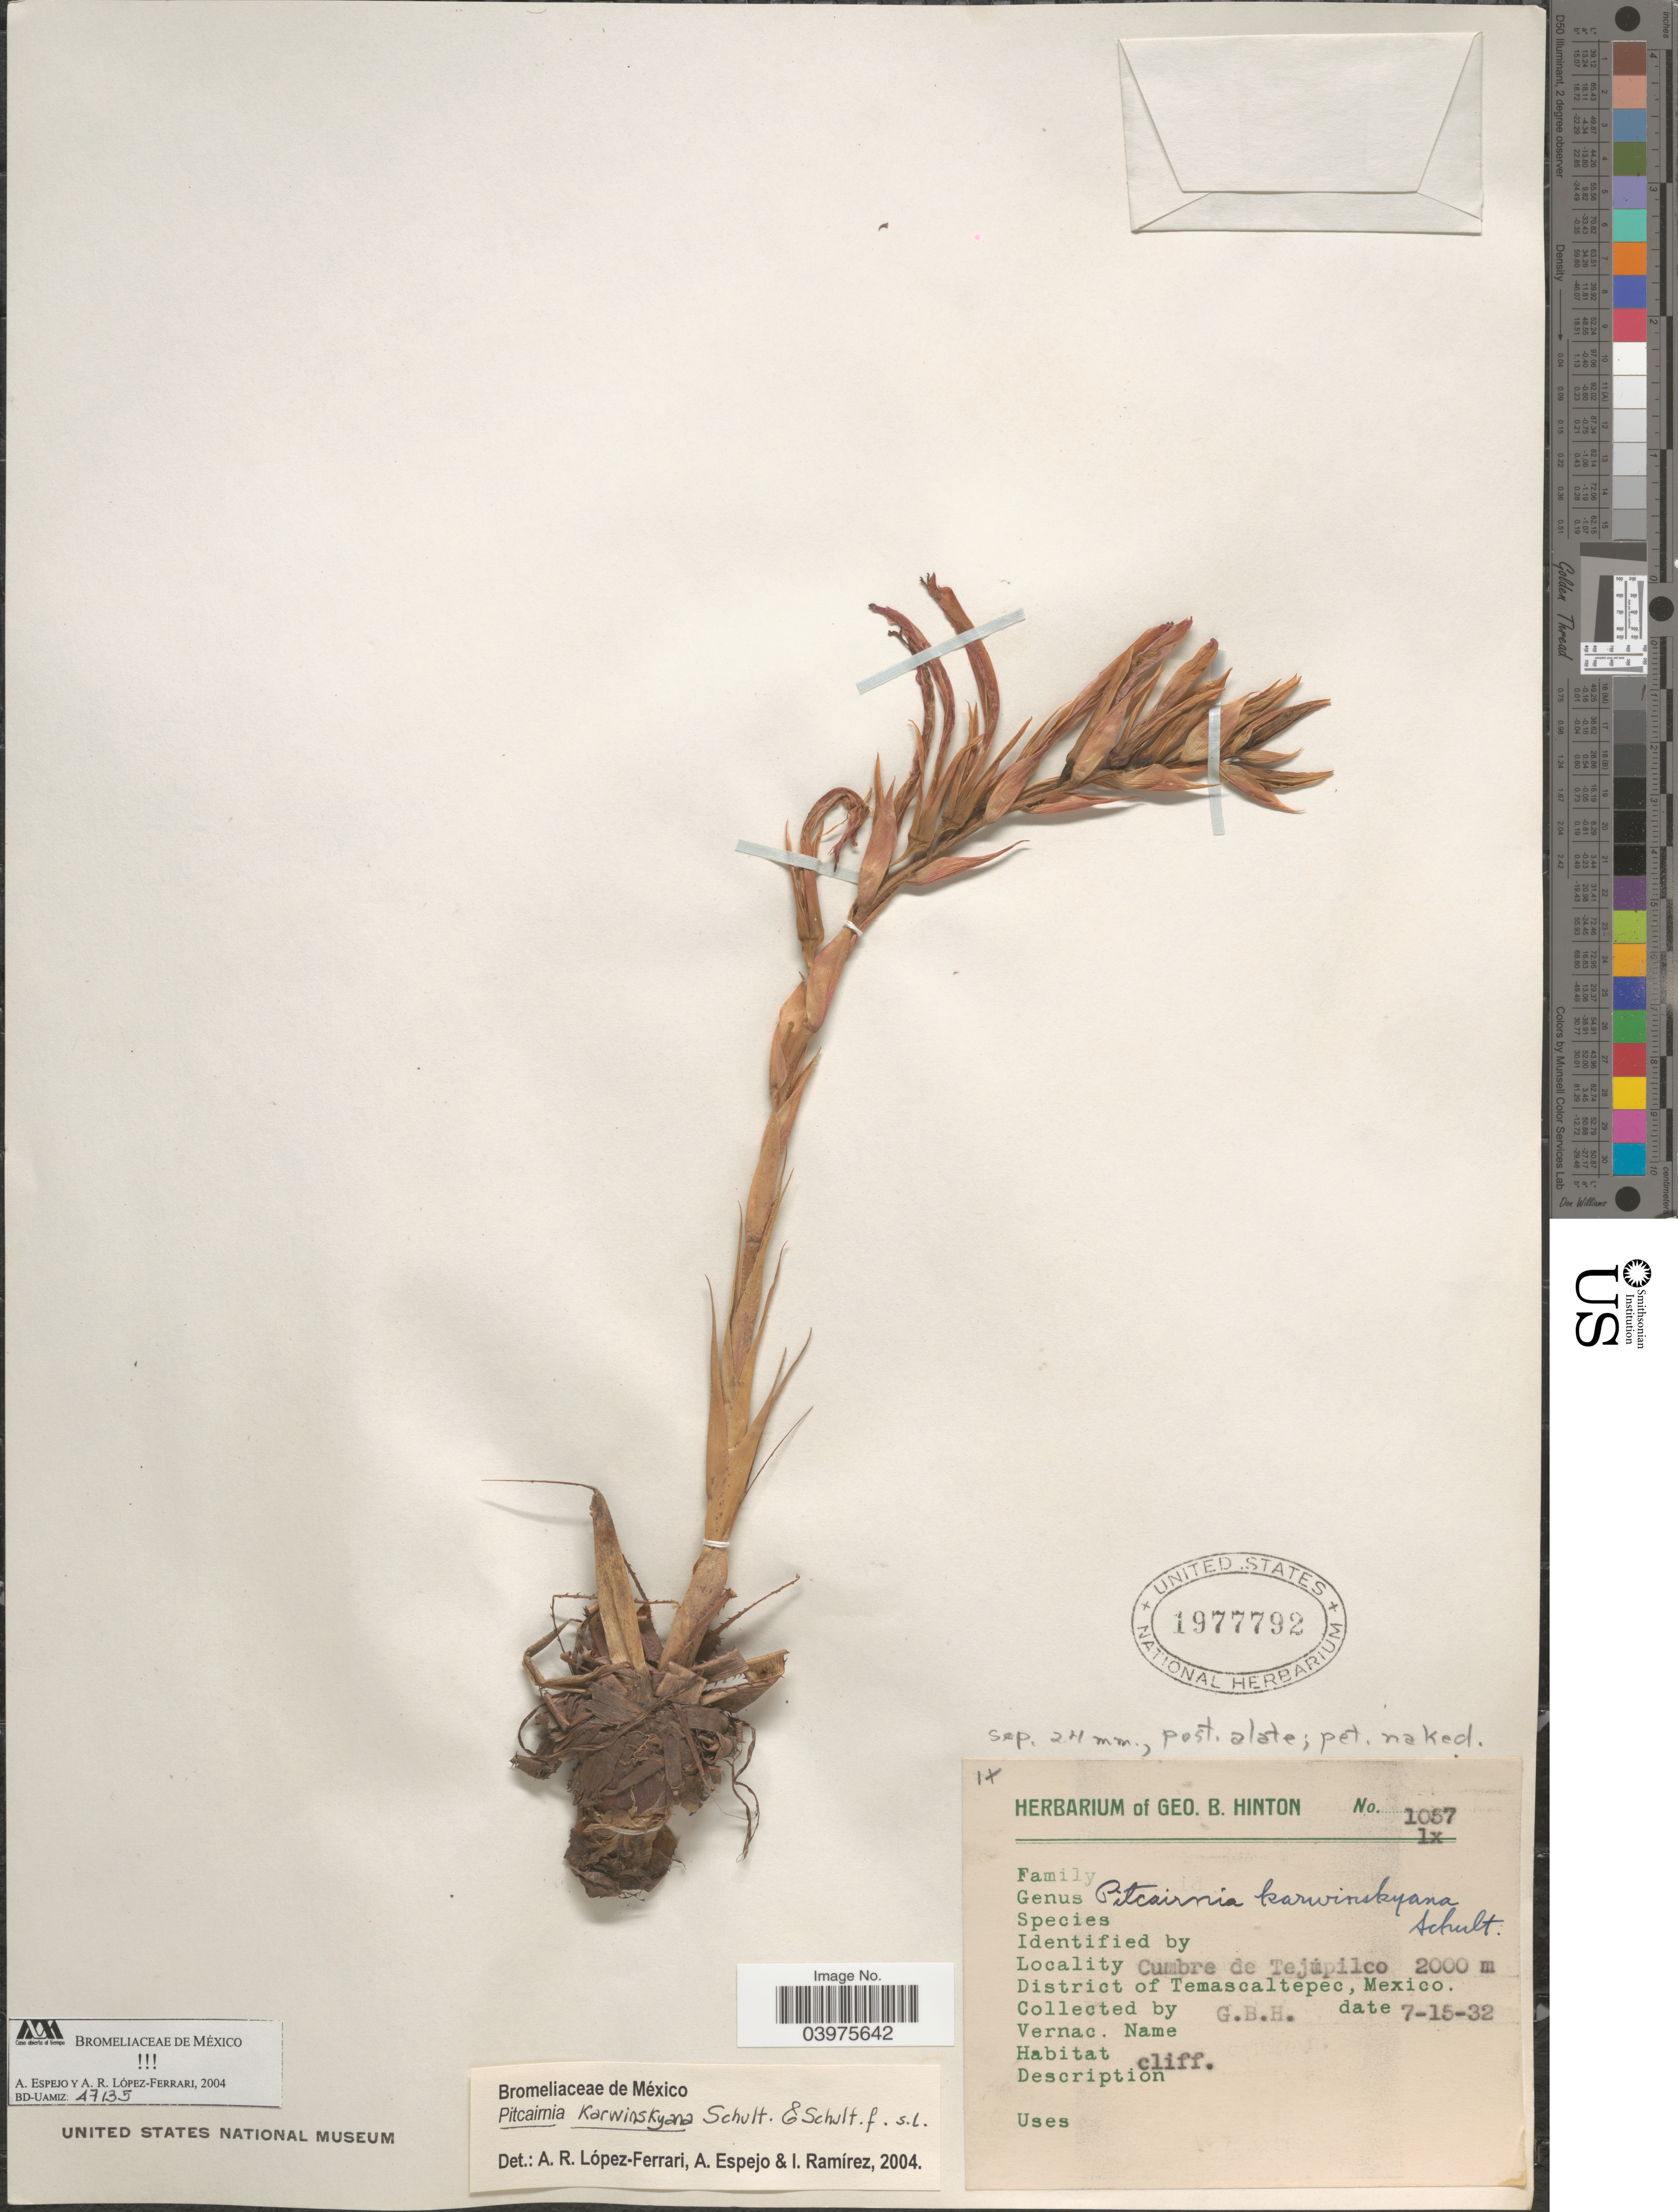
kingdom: Plantae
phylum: Tracheophyta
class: Liliopsida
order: Poales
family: Bromeliaceae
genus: Pitcairnia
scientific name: Pitcairnia karwinskyana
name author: Schult. & Schult. f.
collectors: G. B. Hinton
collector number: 1057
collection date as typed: Transcribed d/m/y: 15/7/32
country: Mexico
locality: Cumbre de Tejupilco. District of Temascaltepec.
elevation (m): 2000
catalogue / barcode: US 1977792